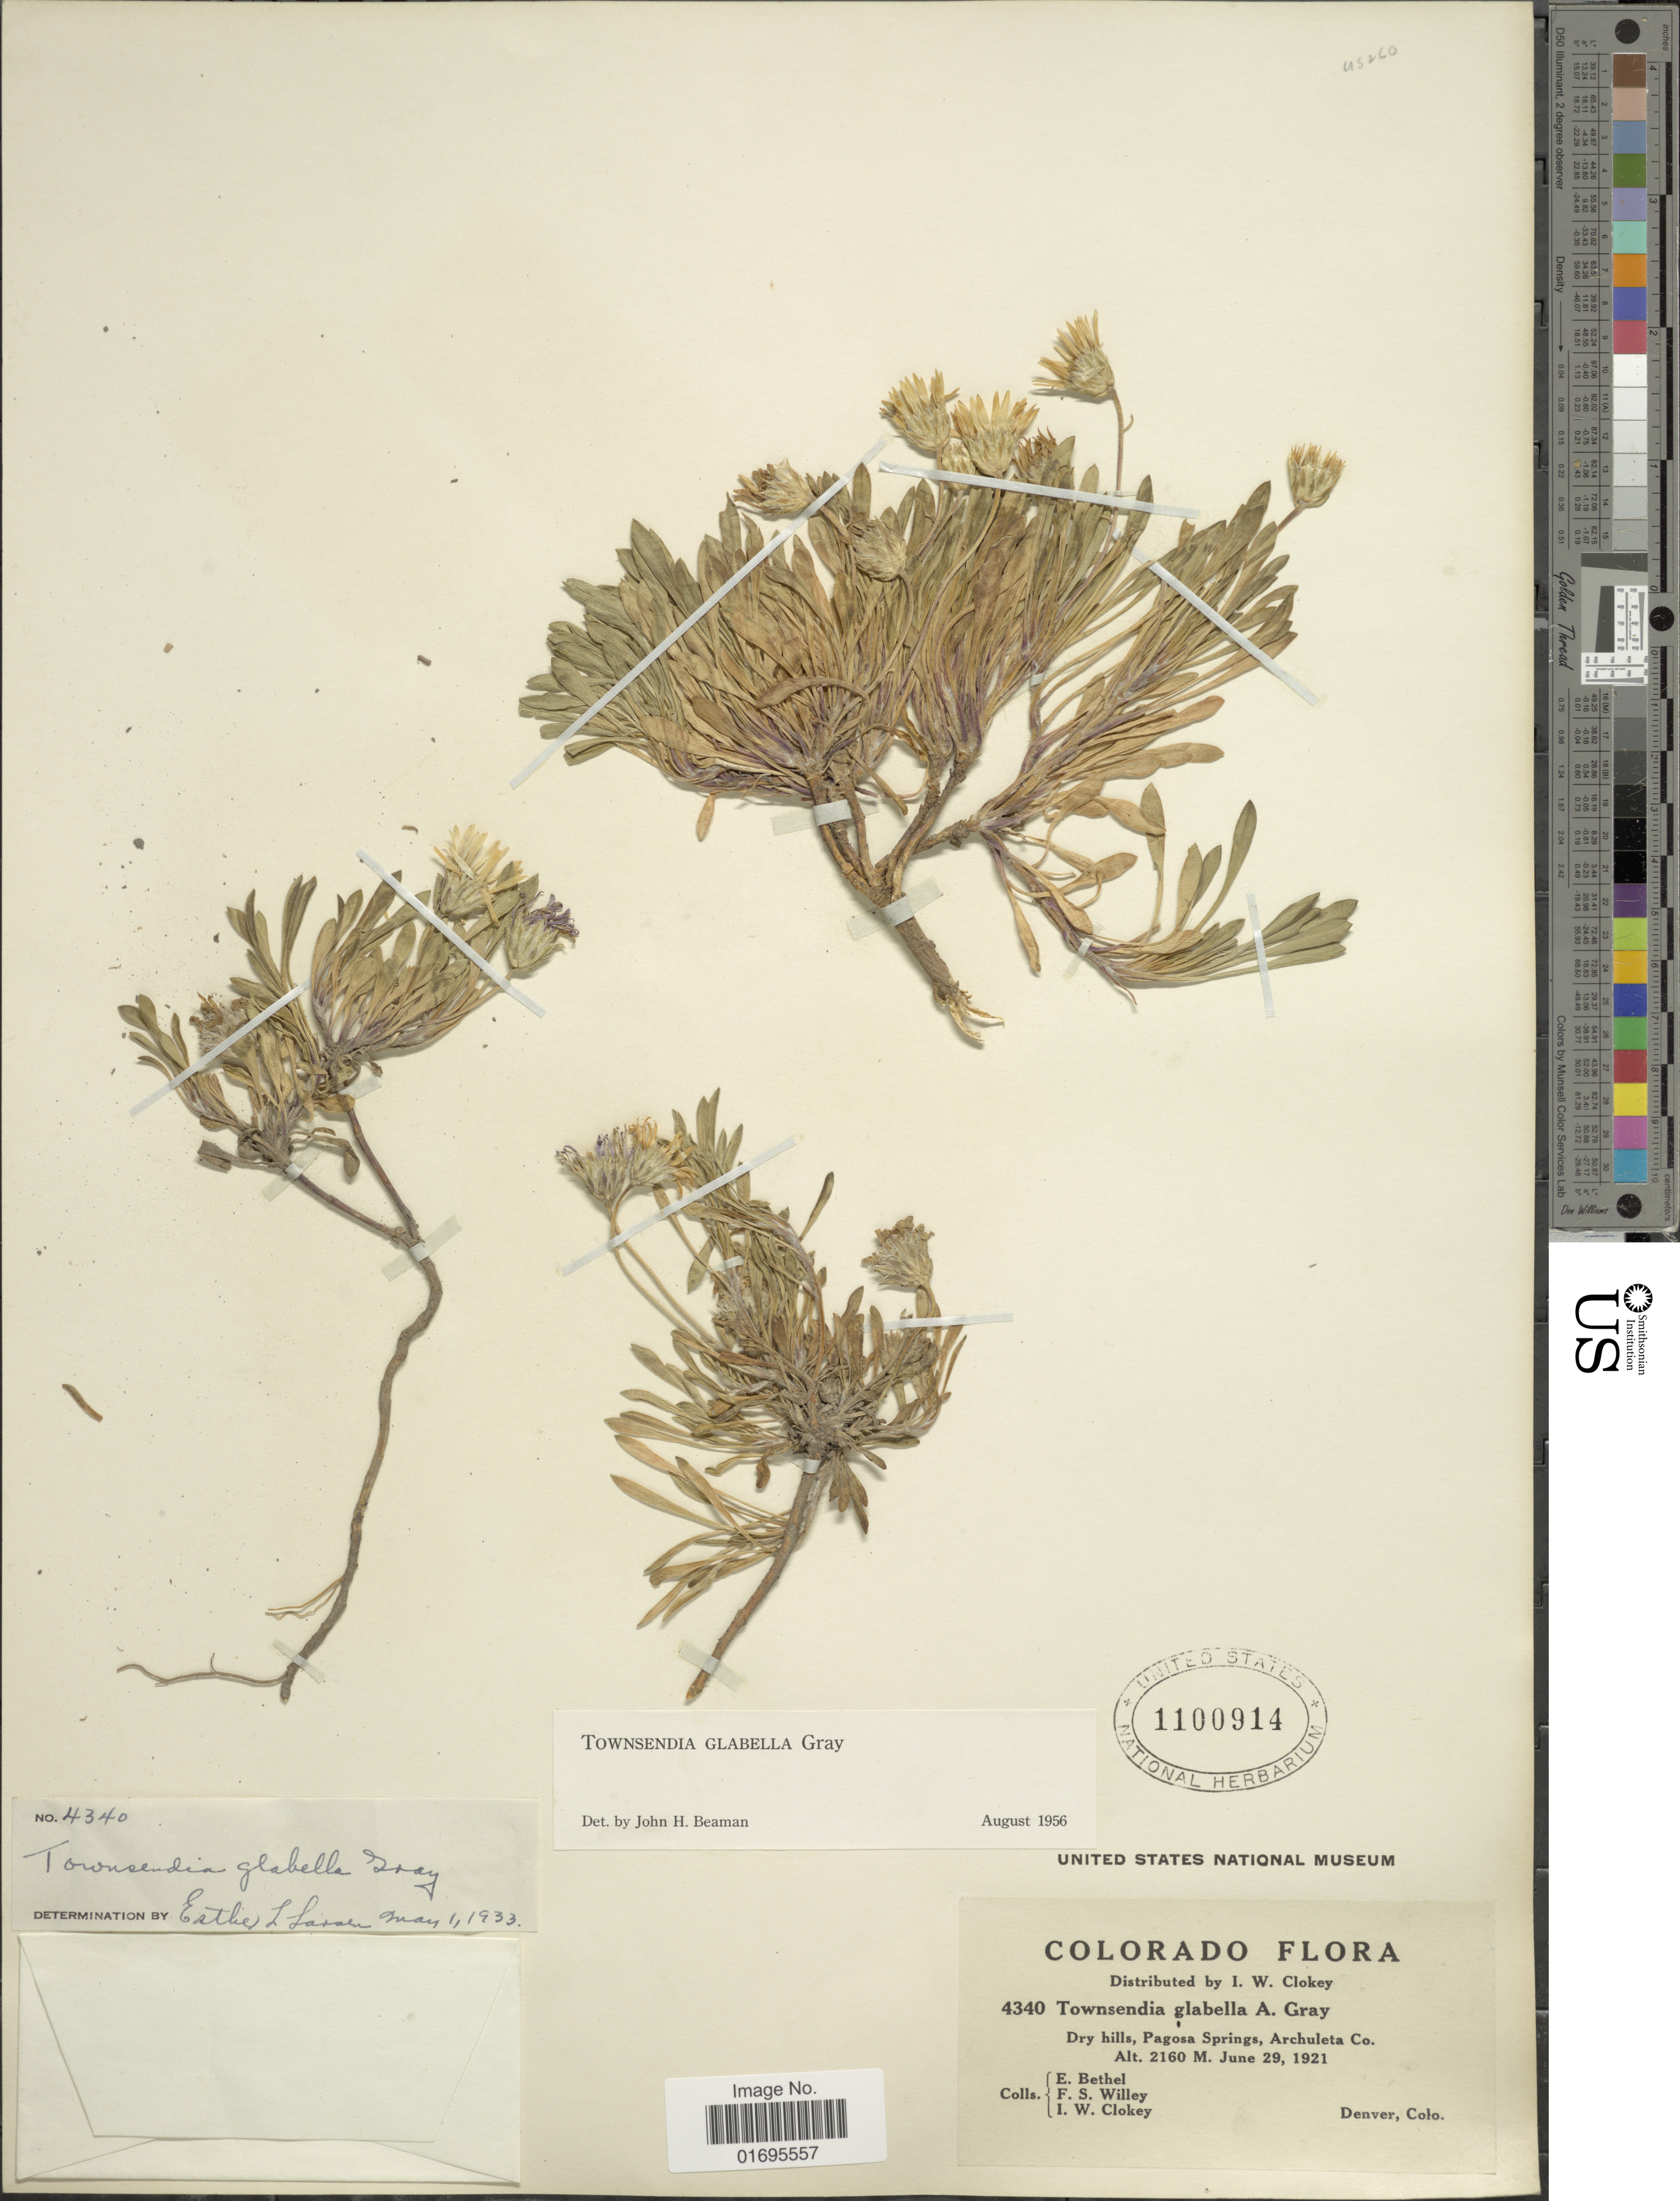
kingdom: Plantae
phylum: Tracheophyta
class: Magnoliopsida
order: Asterales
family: Asteraceae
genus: Townsendia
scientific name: Townsendia glabella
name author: A. Gray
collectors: E. Bethel, F. Willey & I. W. Clokey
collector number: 4340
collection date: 1921-06-29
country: United States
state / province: Colorado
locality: Dry hills, Pagosa Springs, Archuleta Co.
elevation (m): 2160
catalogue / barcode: US 1100914